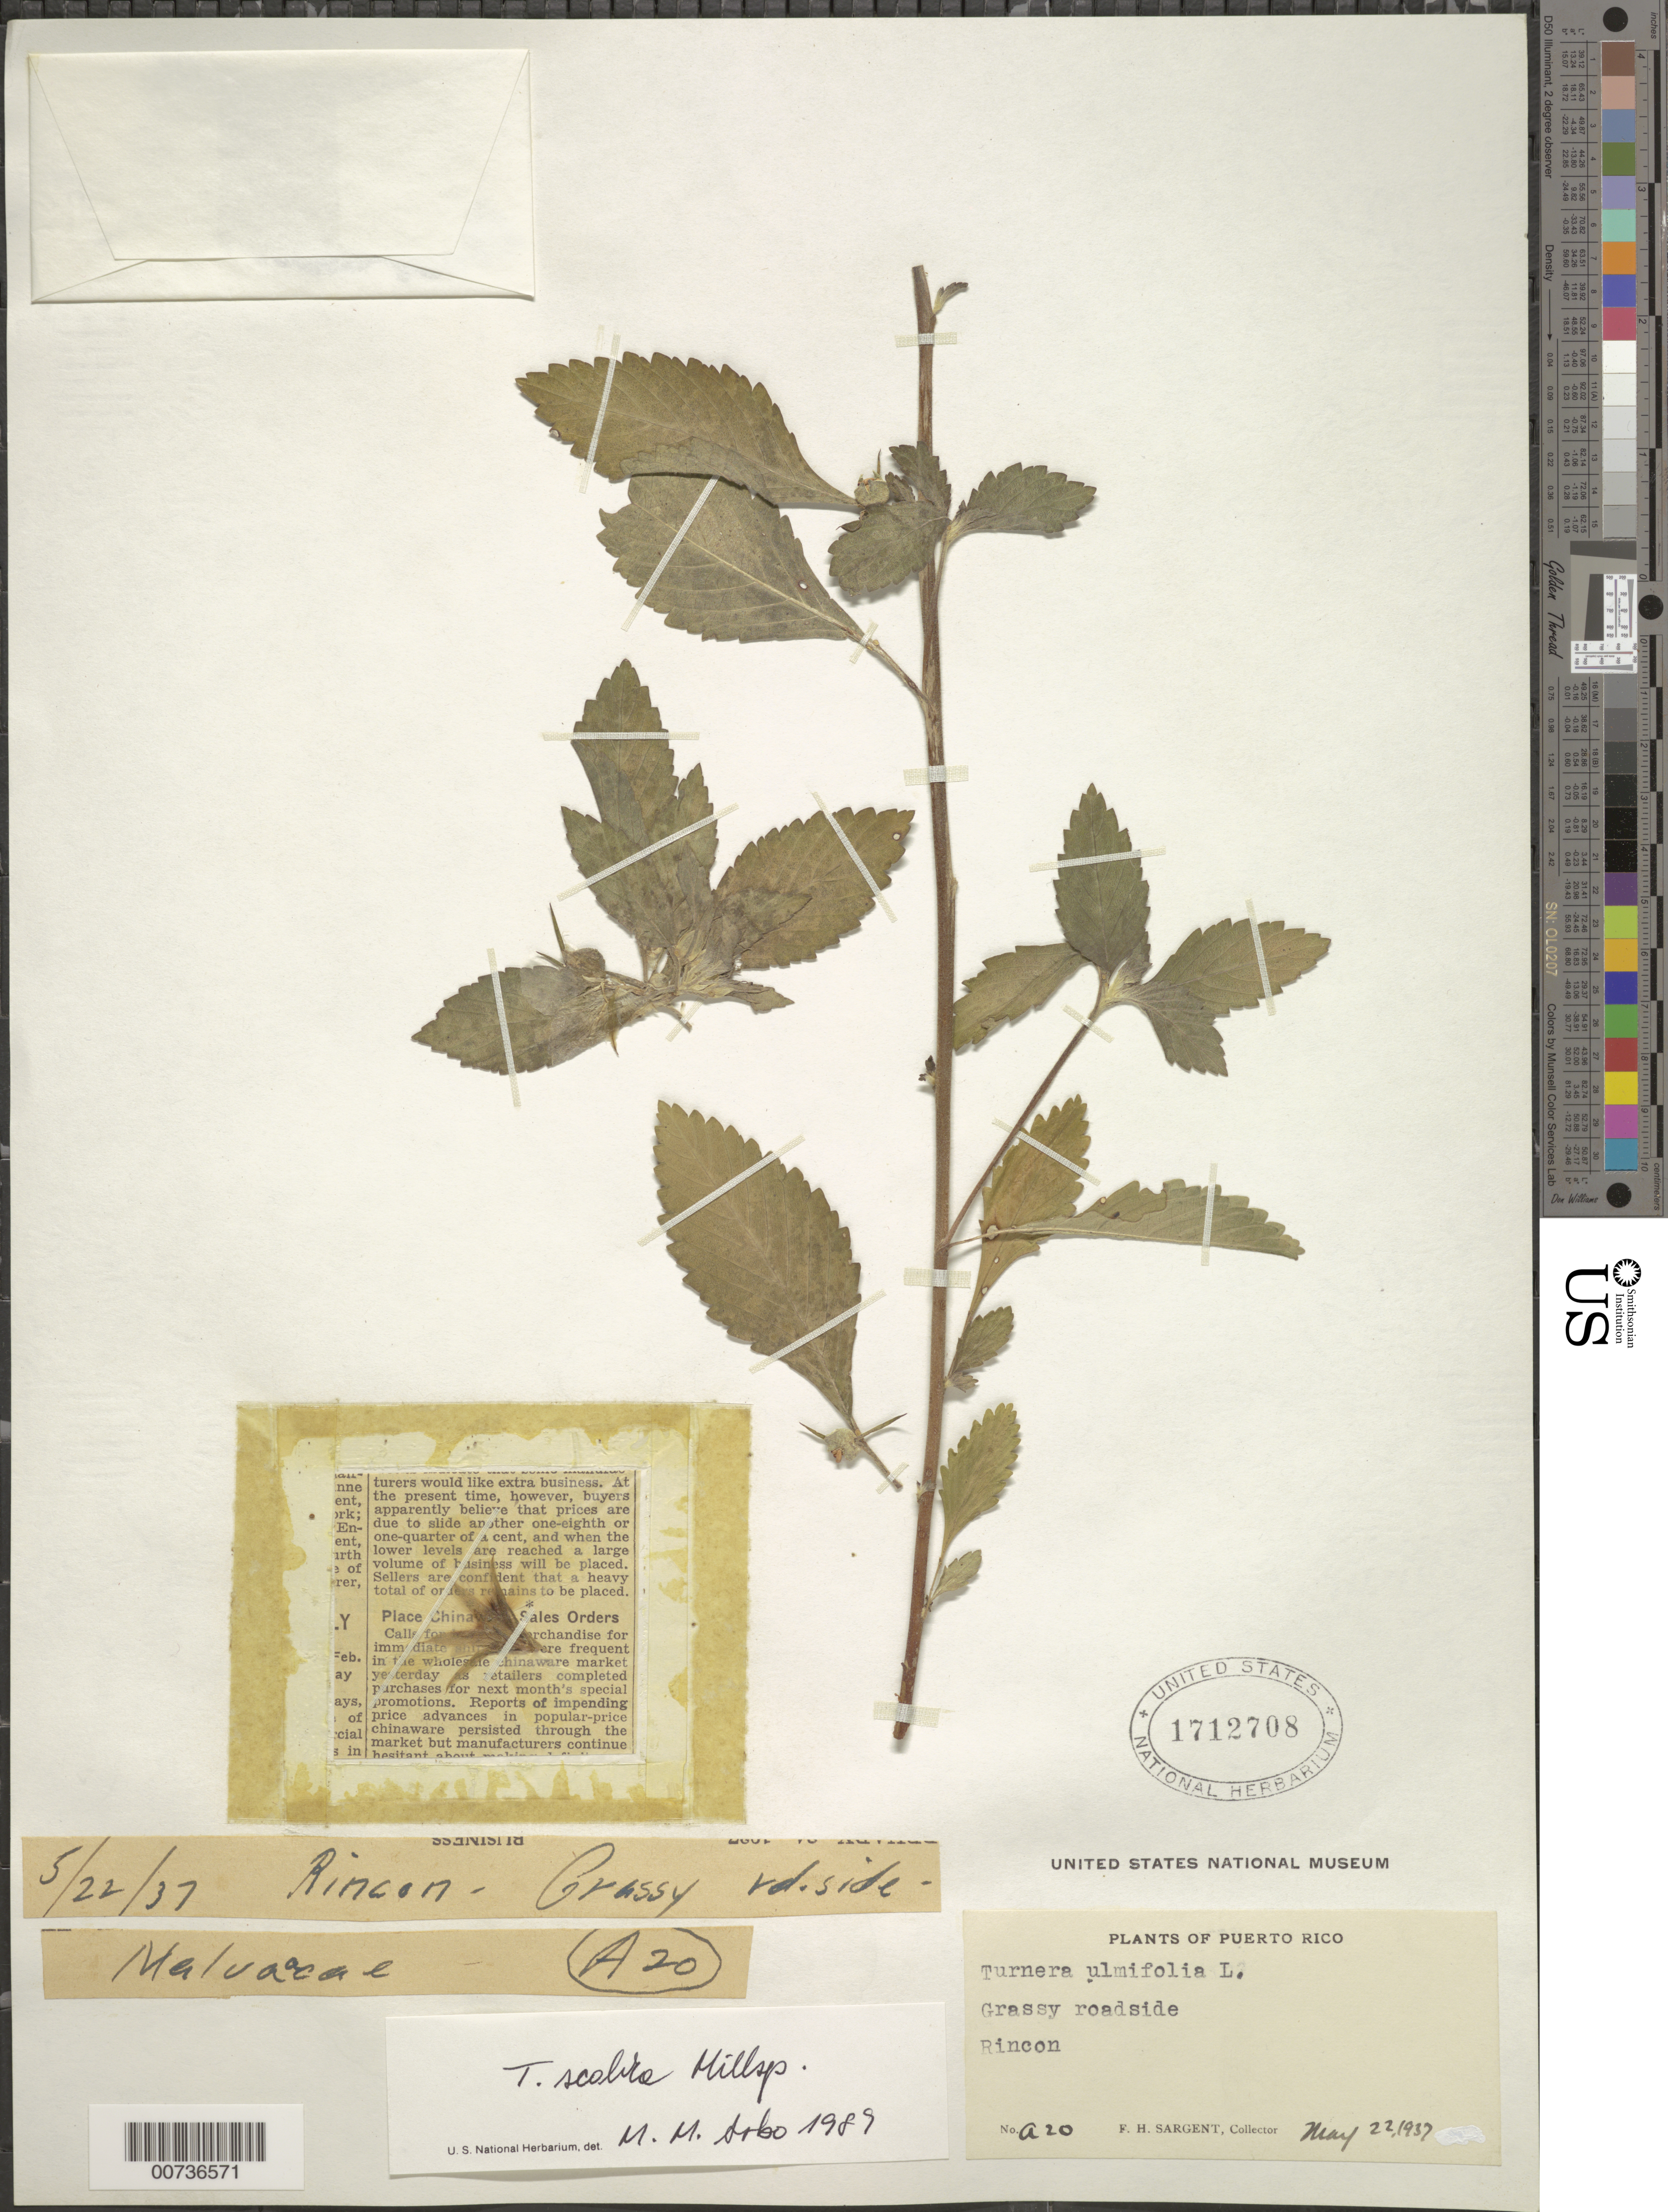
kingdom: Plantae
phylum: Tracheophyta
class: Magnoliopsida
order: Malpighiales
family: Turneraceae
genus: Turnera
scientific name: Turnera scabra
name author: Millsp.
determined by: Arbo, M. M.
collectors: F. H. Sargent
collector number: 20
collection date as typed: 22 May 1937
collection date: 1937-05-22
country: Puerto Rico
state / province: Rincón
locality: Rincón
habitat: Grassy roadside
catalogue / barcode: US 1712708